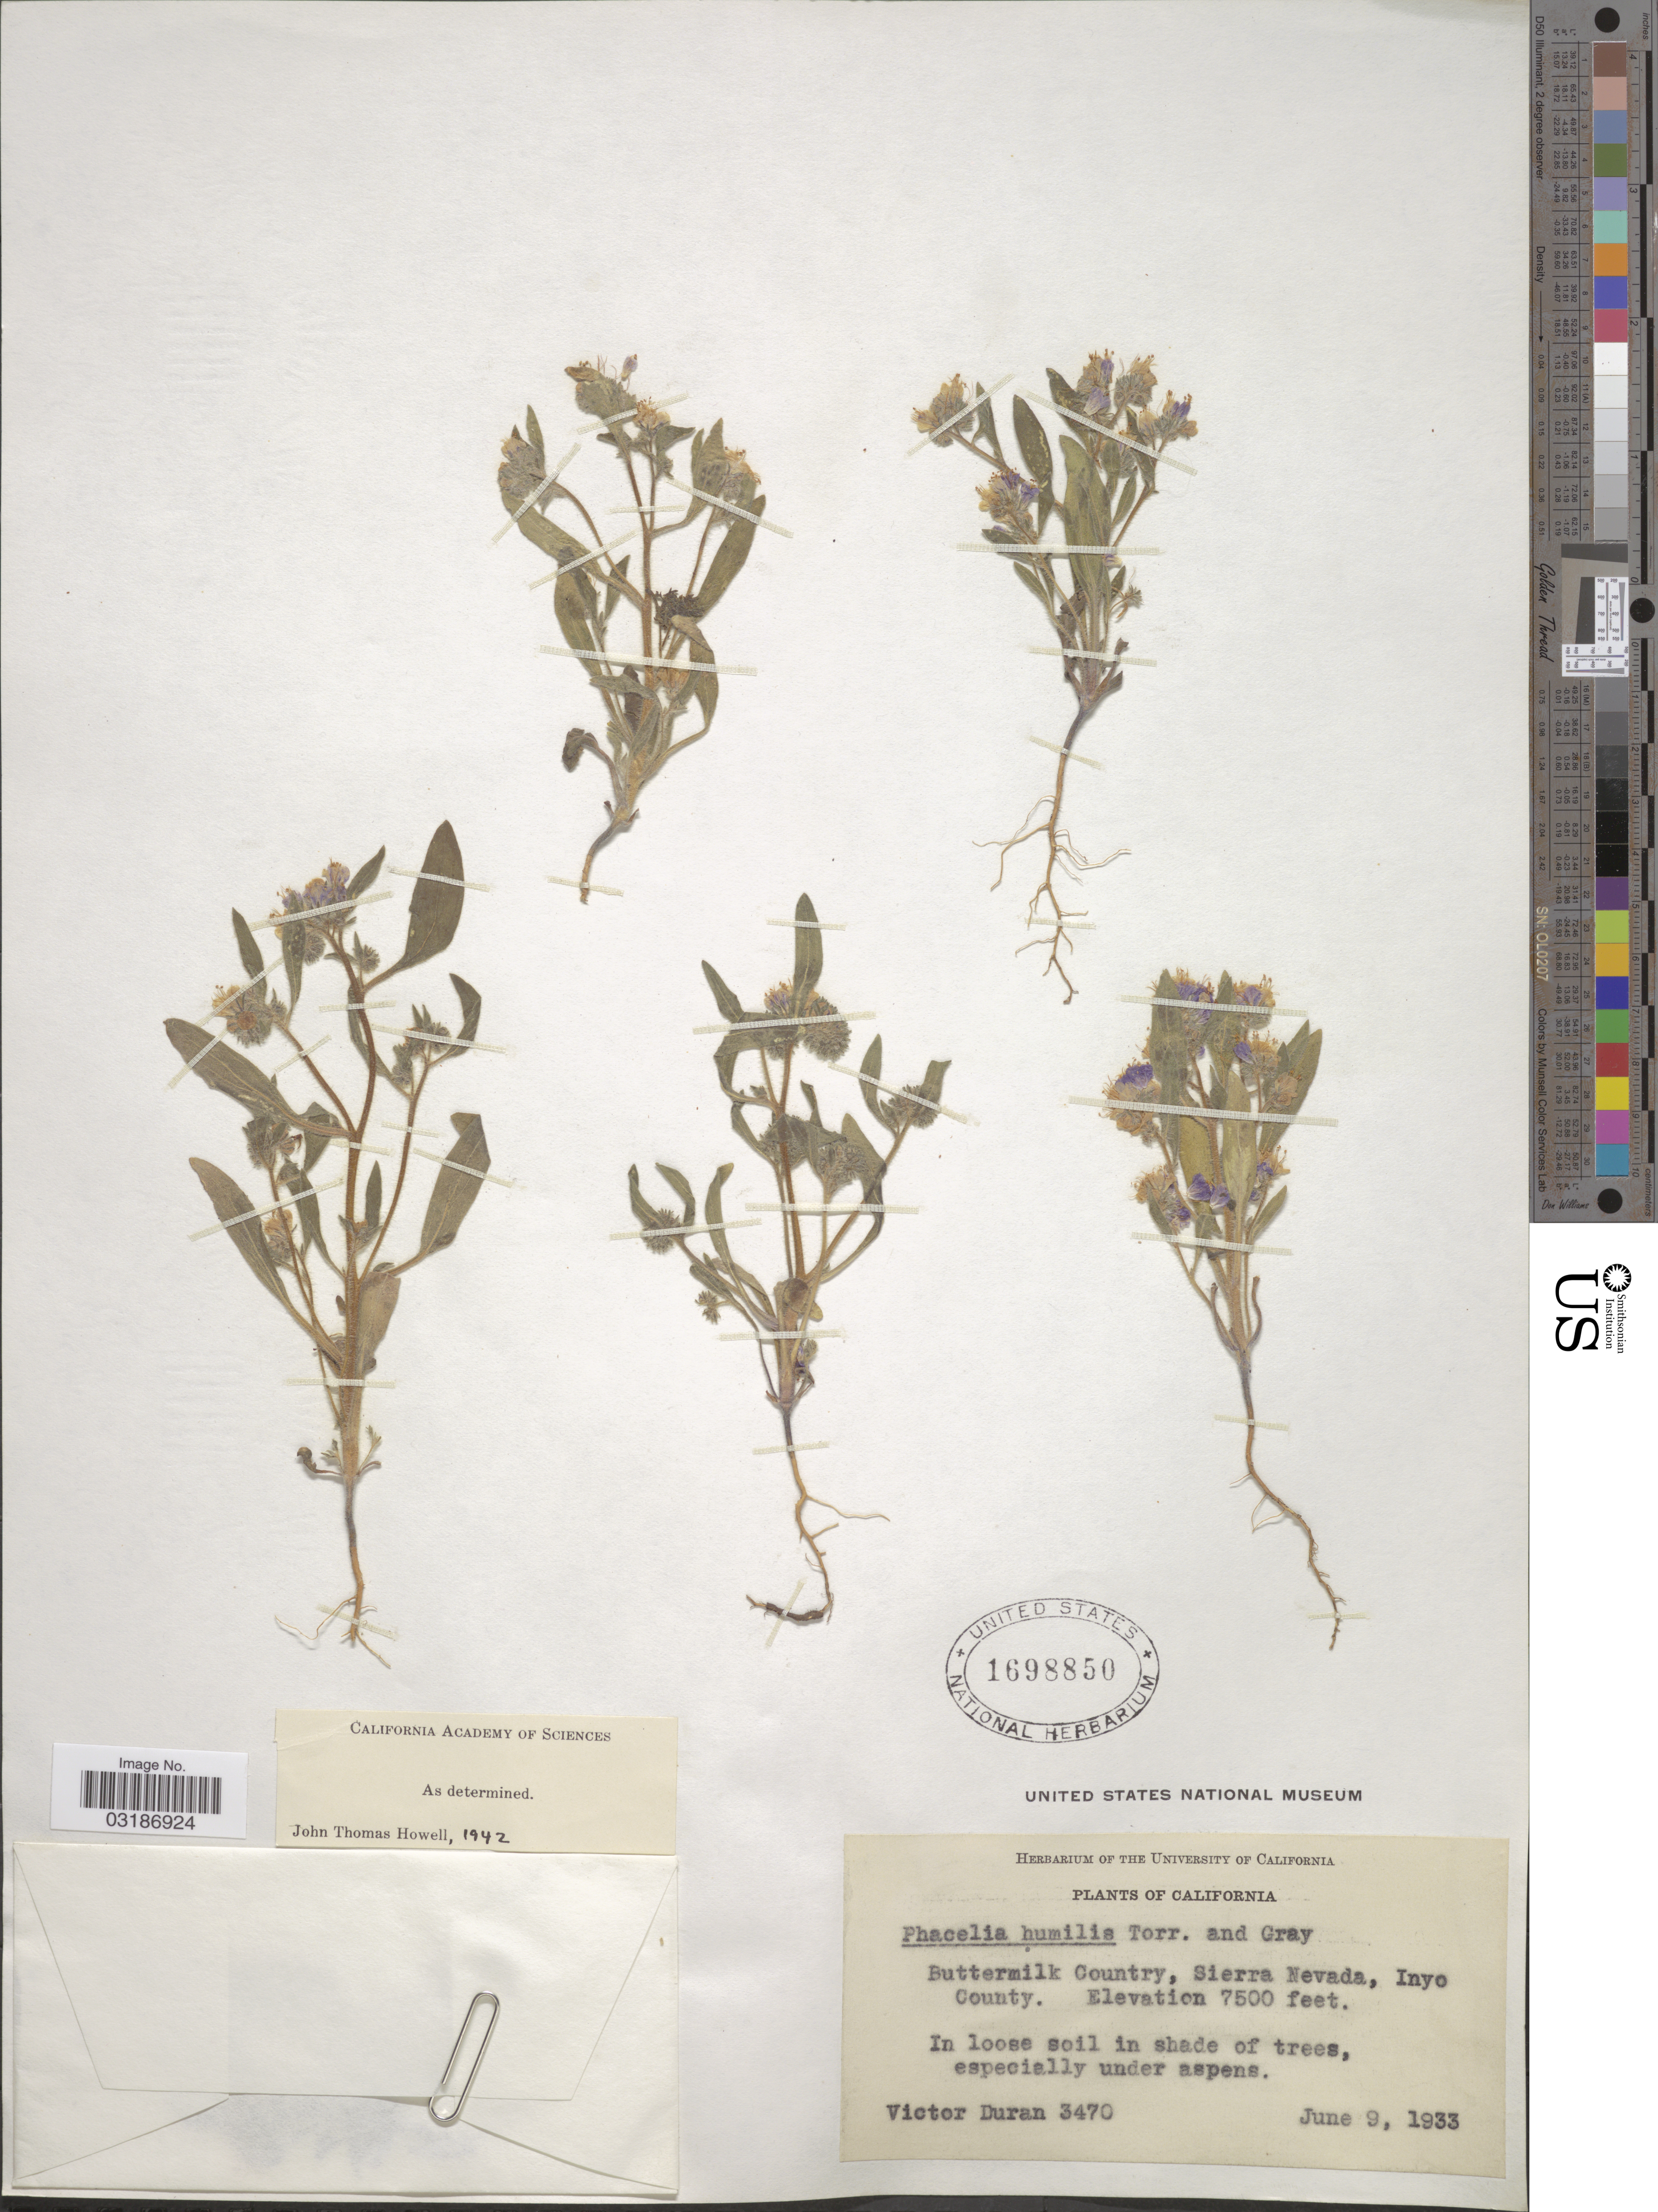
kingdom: Plantae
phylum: Tracheophyta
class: Magnoliopsida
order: Boraginales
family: Hydrophyllaceae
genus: Phacelia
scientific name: Phacelia humilis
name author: Torr. & A. Gray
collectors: V. Duran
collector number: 3470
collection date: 1933-06-09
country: United States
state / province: California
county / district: Inyo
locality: Buttermilk Country, Sierra Nevada, Inyo County.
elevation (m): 2286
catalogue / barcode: US 1698850